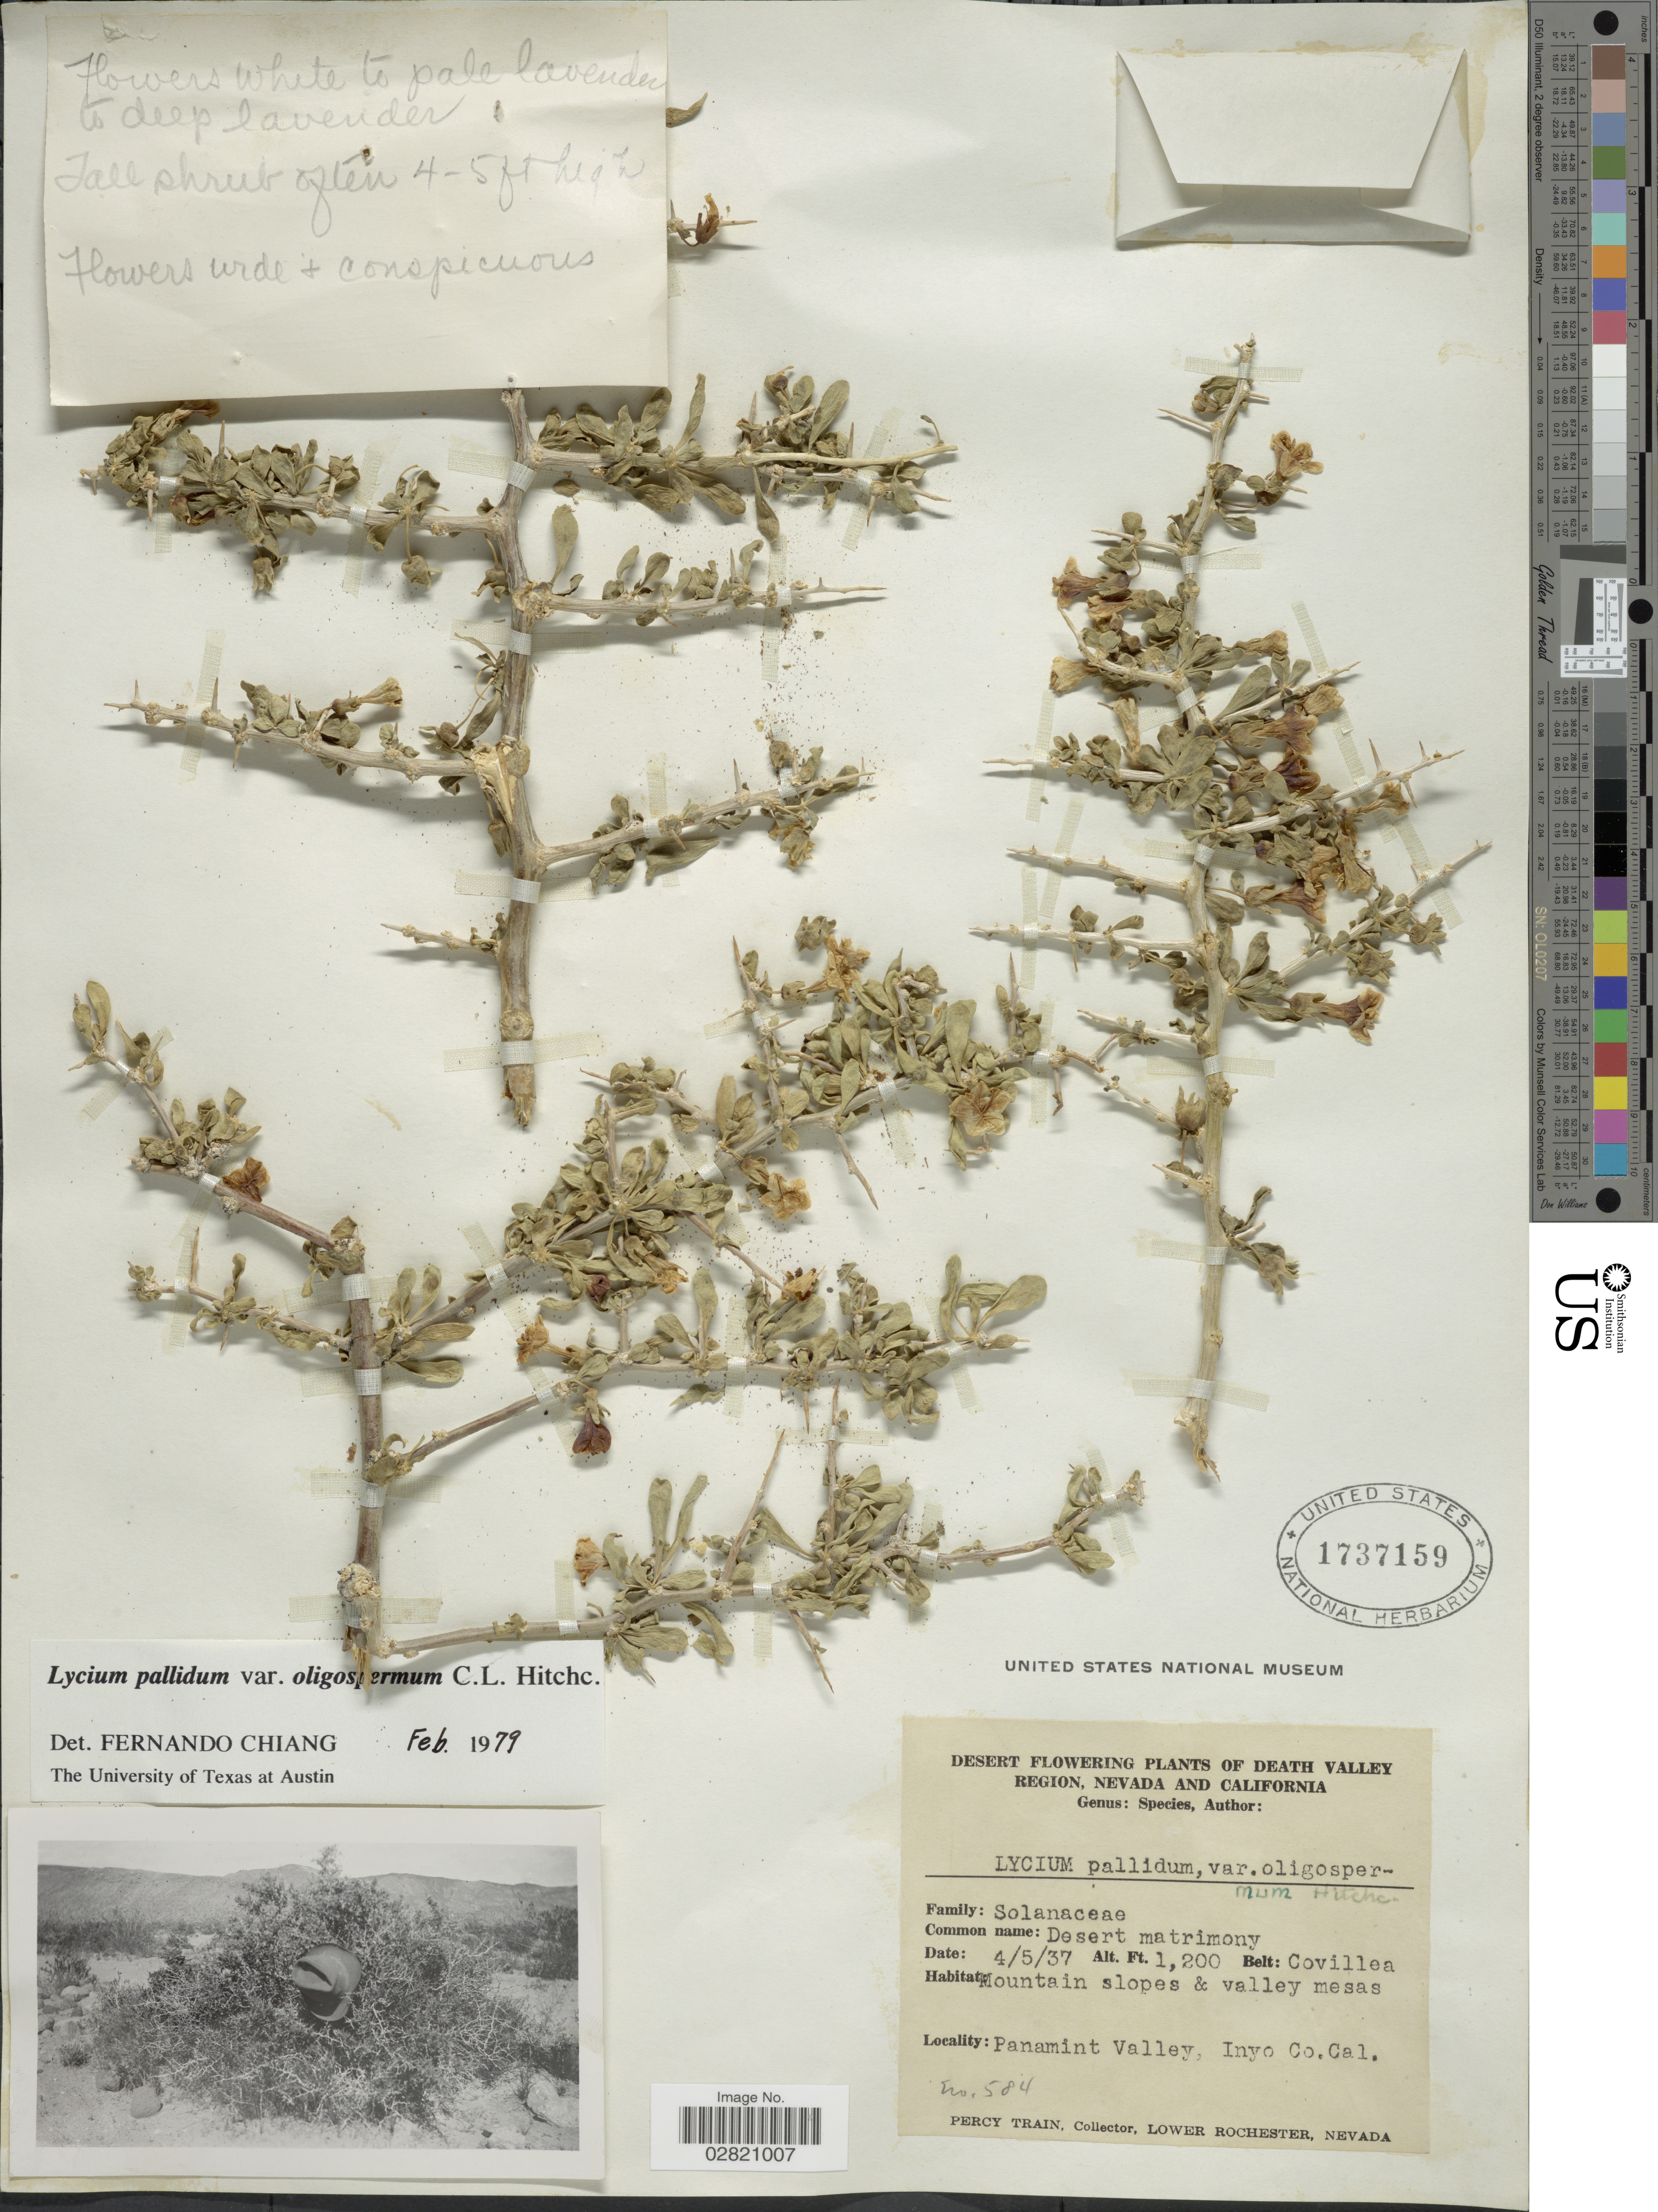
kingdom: Plantae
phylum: Tracheophyta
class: Magnoliopsida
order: Solanales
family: Solanaceae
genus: Lycium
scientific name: Lycium pallidum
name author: Miers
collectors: P. Train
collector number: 584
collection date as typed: Transcribed d/m/y: 5/4/37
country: United States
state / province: California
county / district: Inyo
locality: Panamint Valley, Inyo Co. Cal.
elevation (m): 366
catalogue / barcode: US 1737159